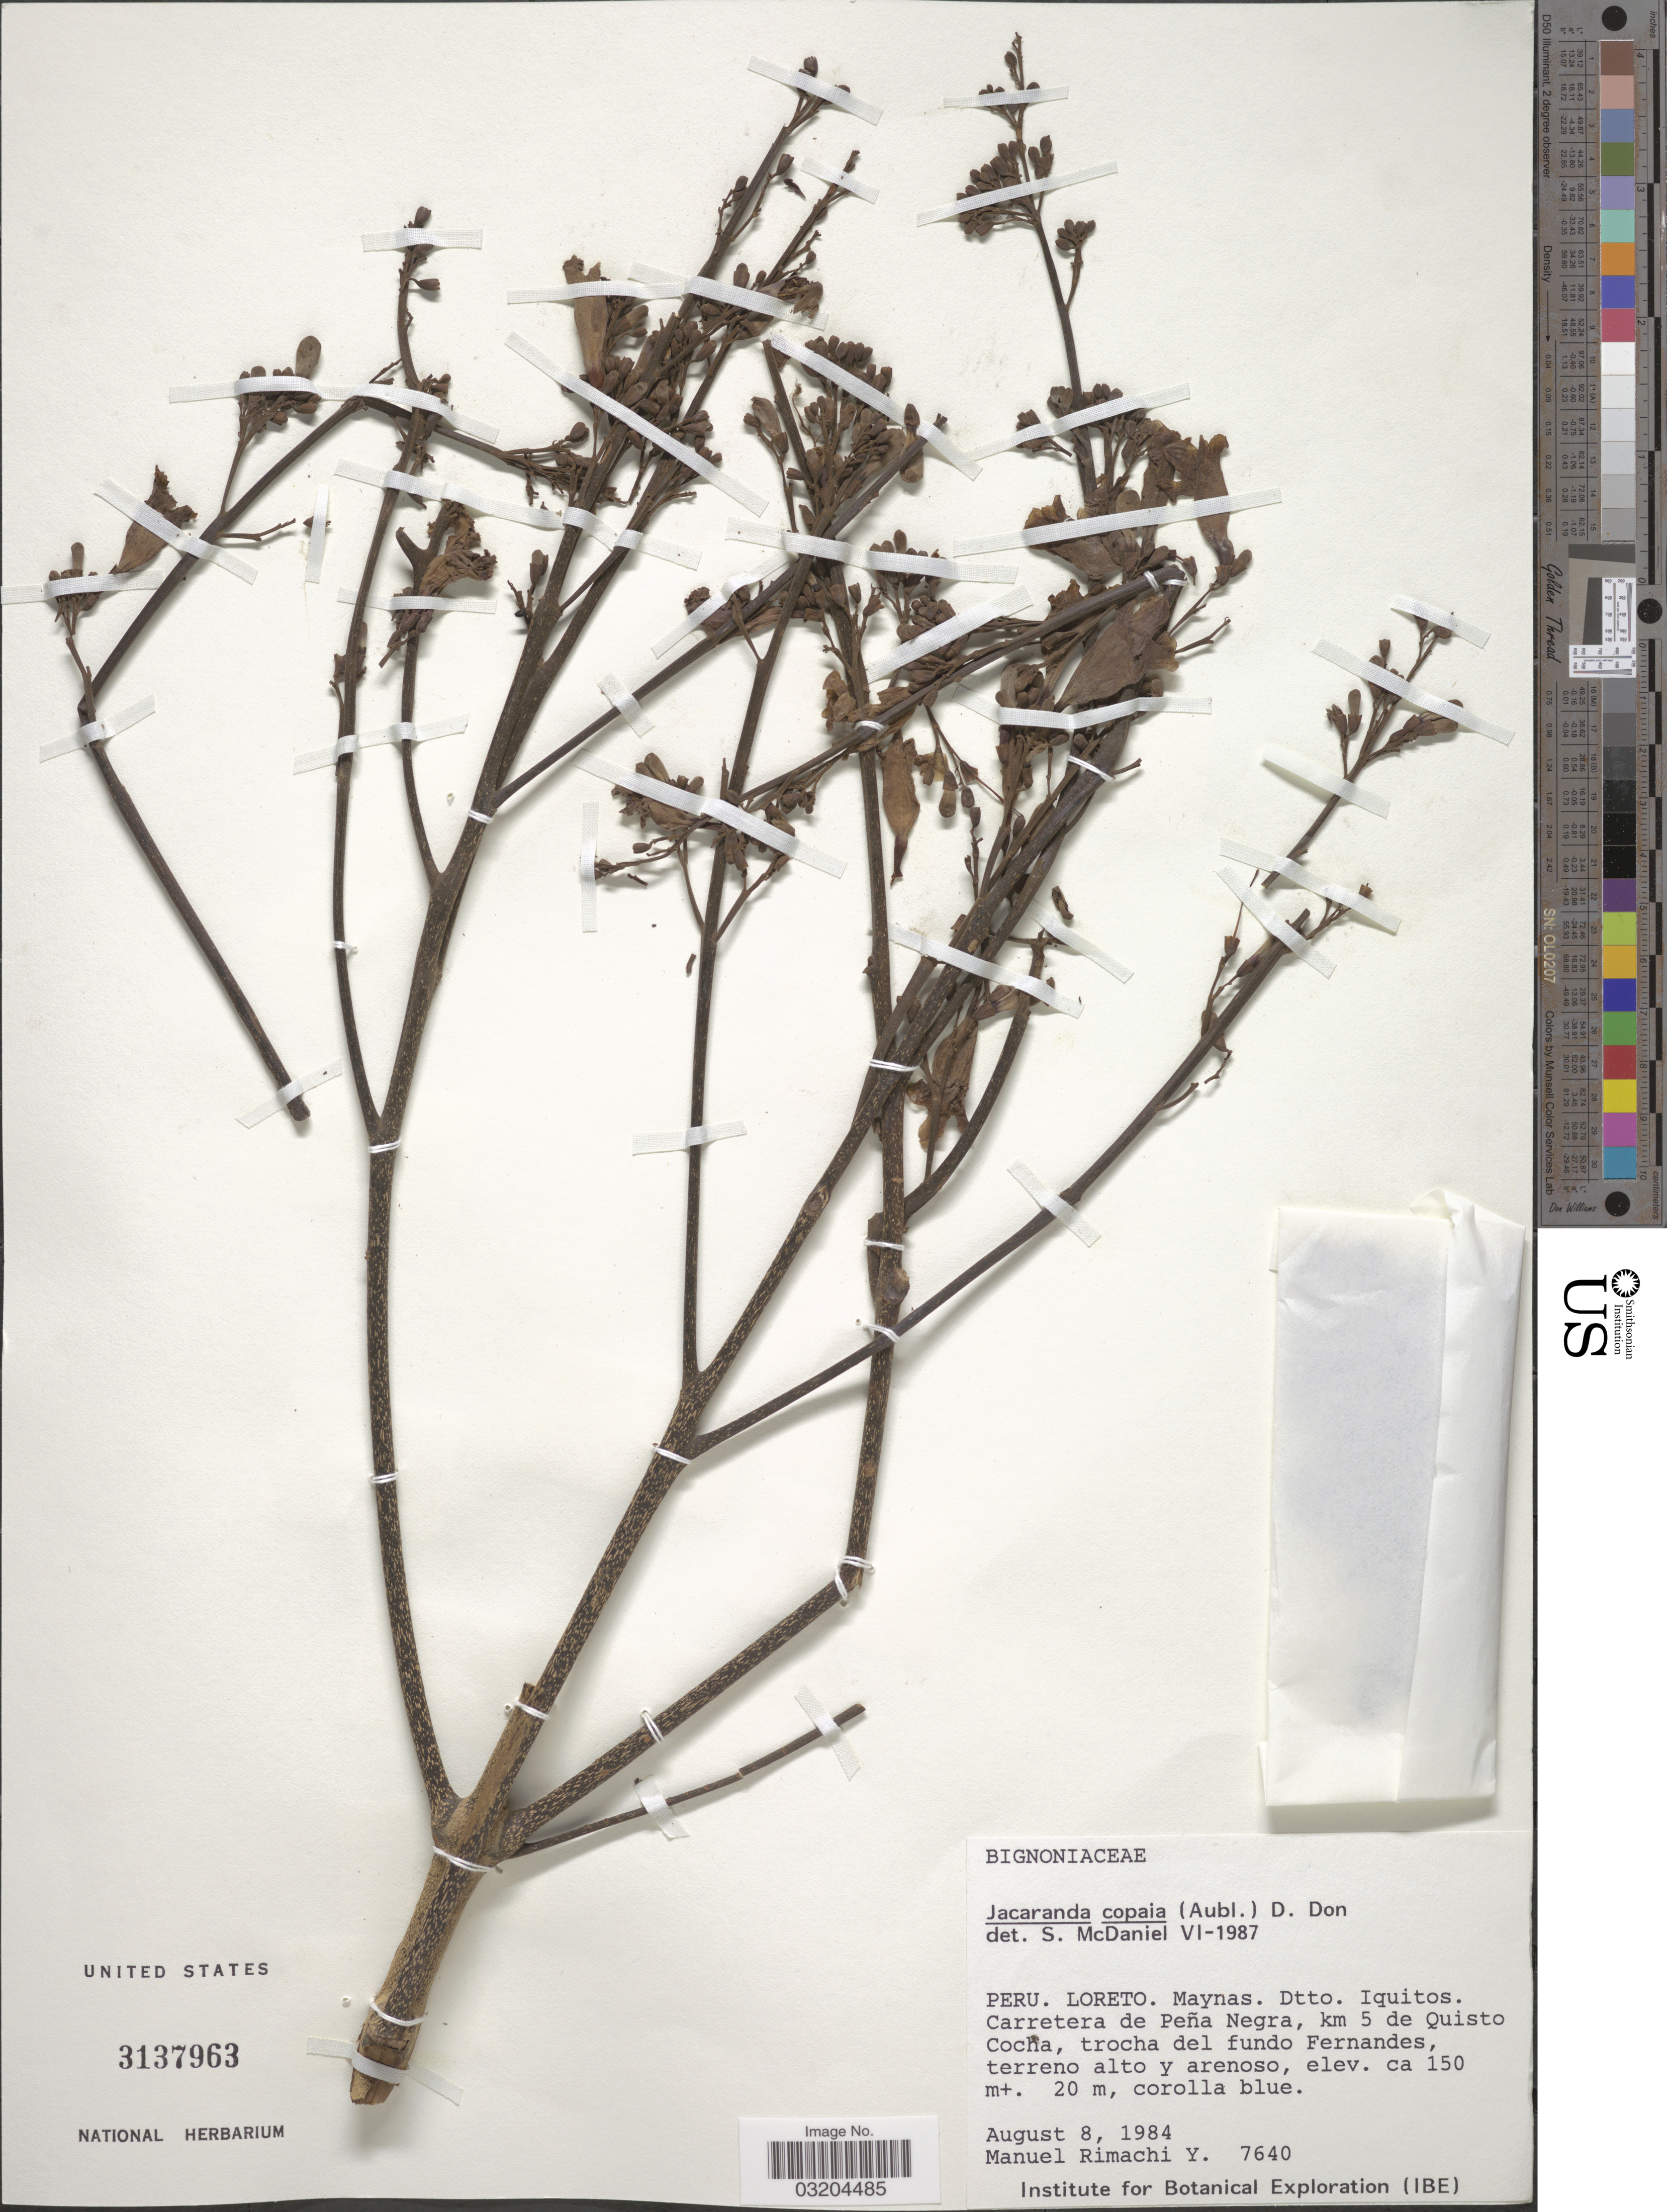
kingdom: Plantae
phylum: Tracheophyta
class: Magnoliopsida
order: Lamiales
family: Bignoniaceae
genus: Jacaranda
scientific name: Jacaranda copaia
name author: (Aubl.) D. Don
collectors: M. Rimachi Y.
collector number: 7640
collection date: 1984-08-08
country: Peru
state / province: Loreto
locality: Maynas. Dtto. Iquitos. Carretera de Peña Negra, km 5 de Quisto Cocha, trocha del fundo Fernandes.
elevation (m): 150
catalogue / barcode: US 3137963